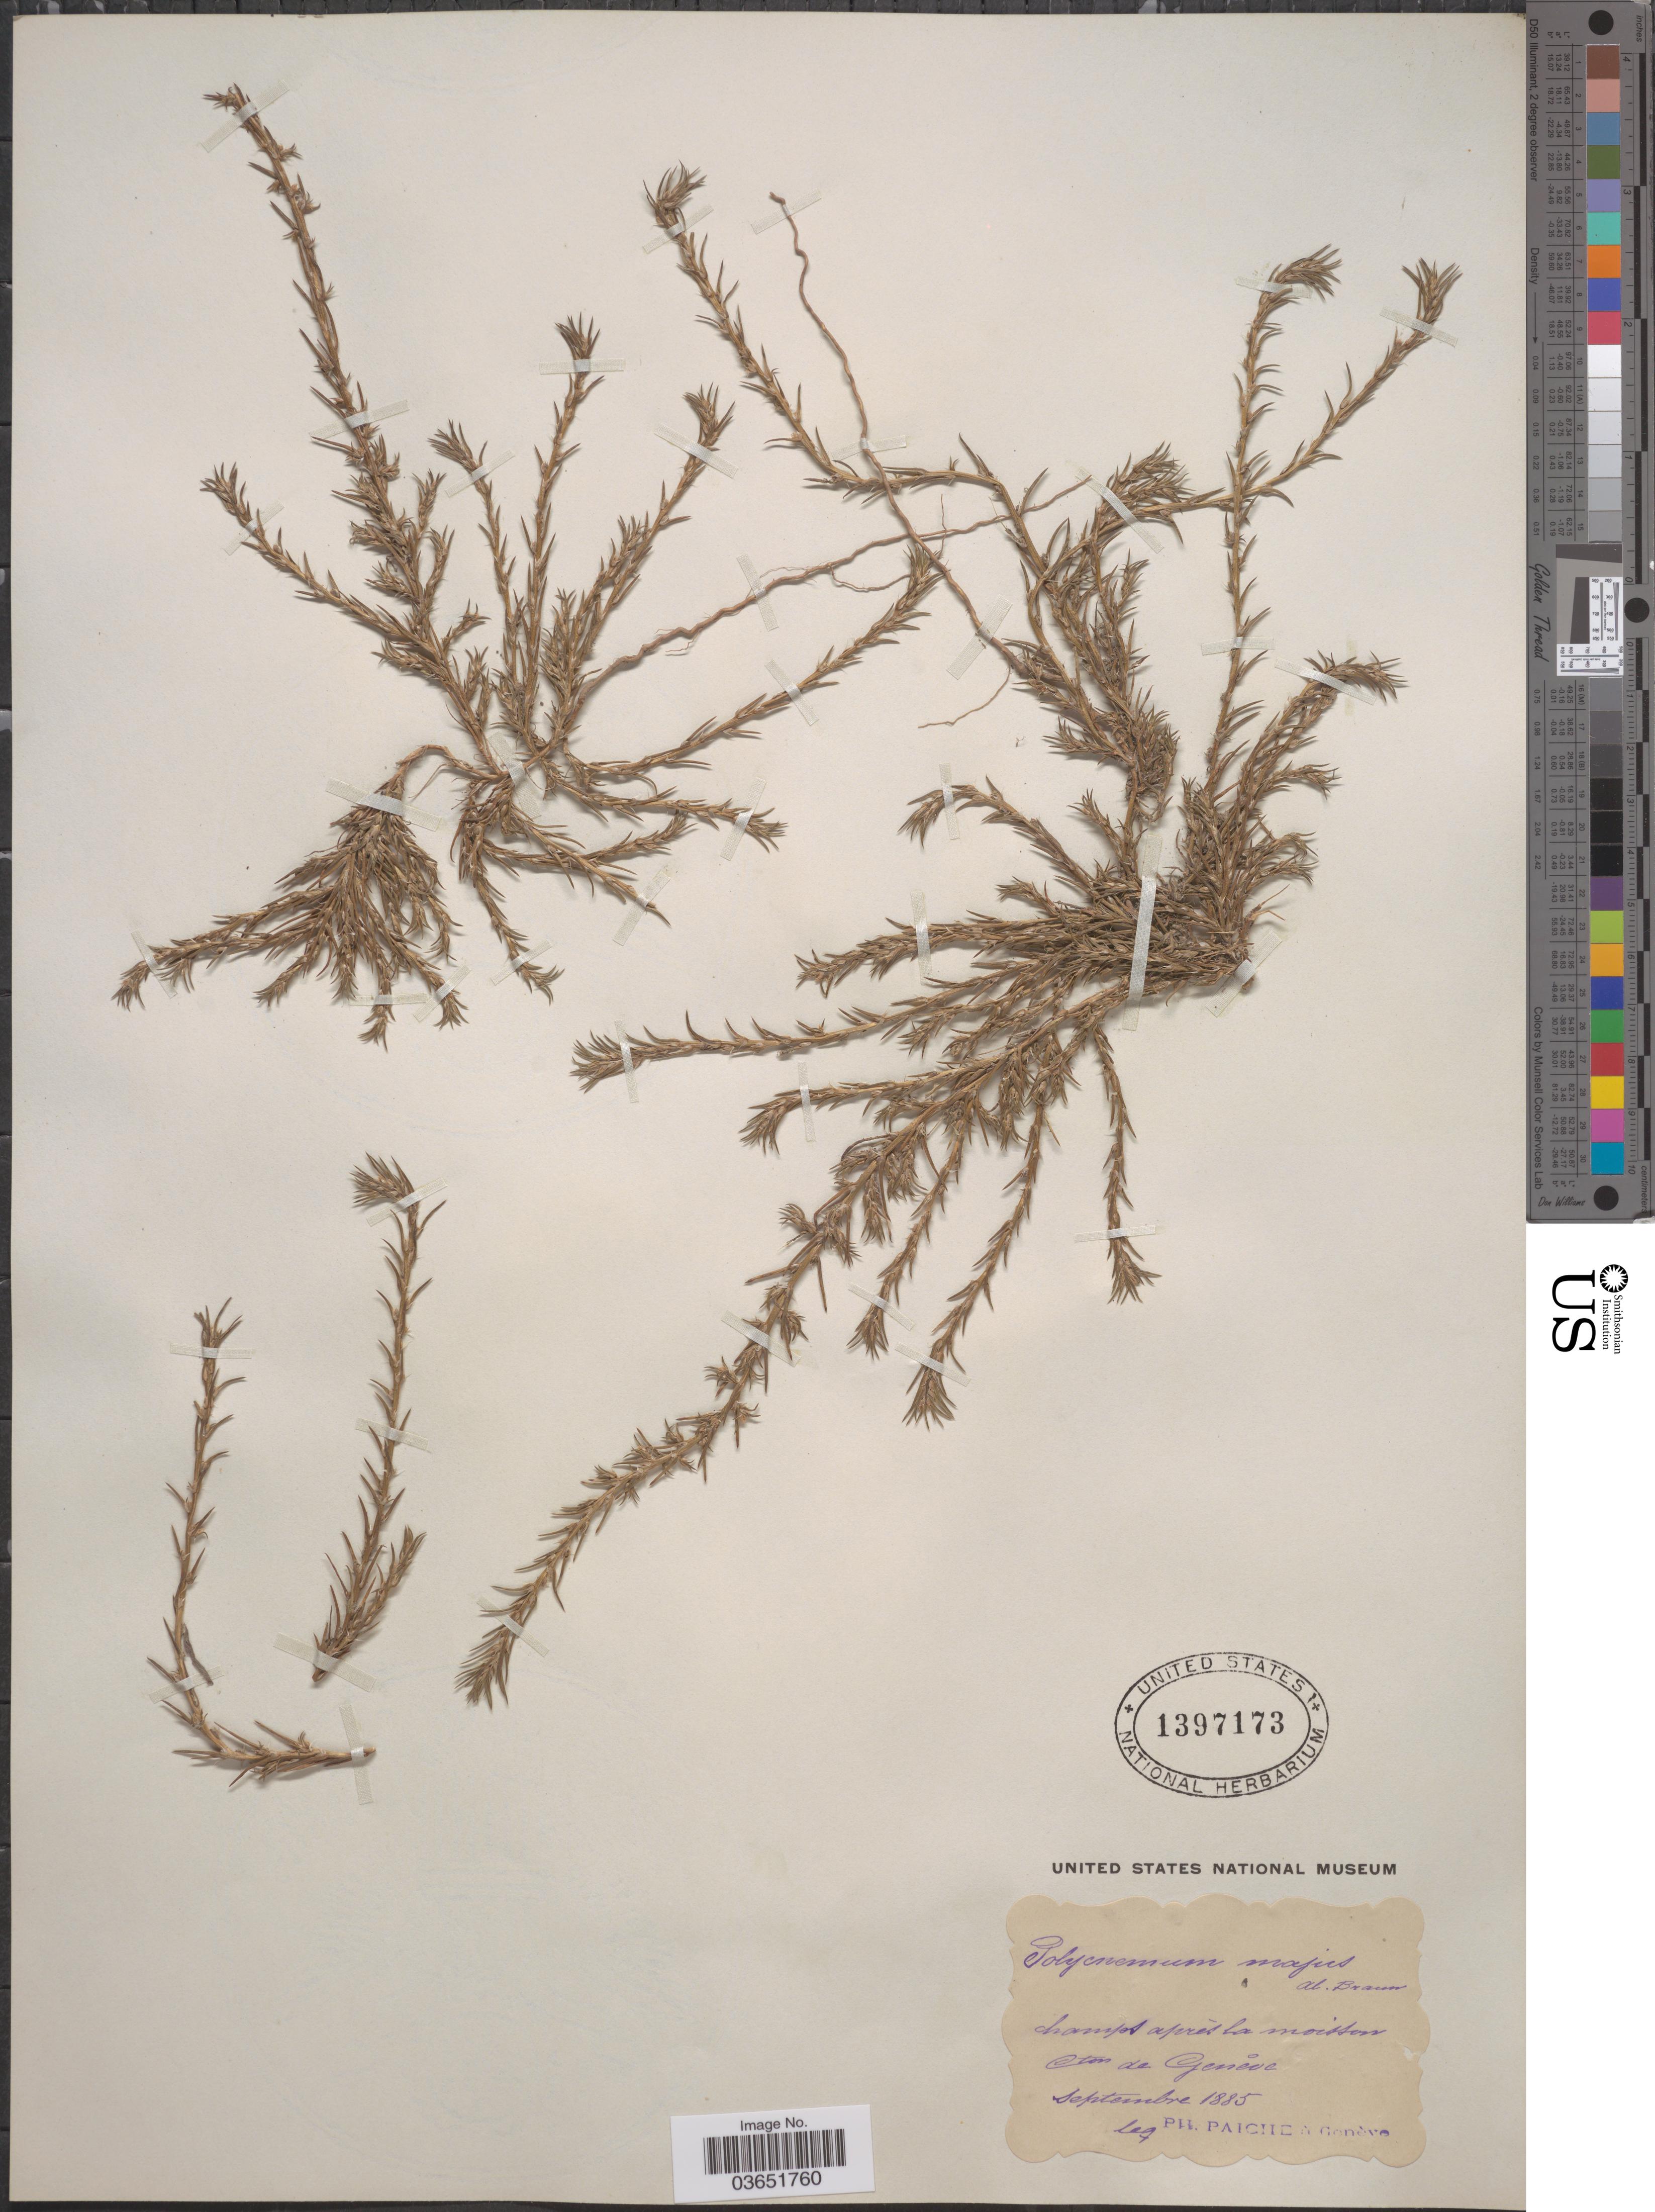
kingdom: Plantae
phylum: Tracheophyta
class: Magnoliopsida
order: Caryophyllales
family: Amaranthaceae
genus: Polycnemum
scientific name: Polycnemum majus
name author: A. Braun ex Bogenh.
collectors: P. Paiche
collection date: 1885-09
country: Switzerland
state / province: Genève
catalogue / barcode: US 1397173